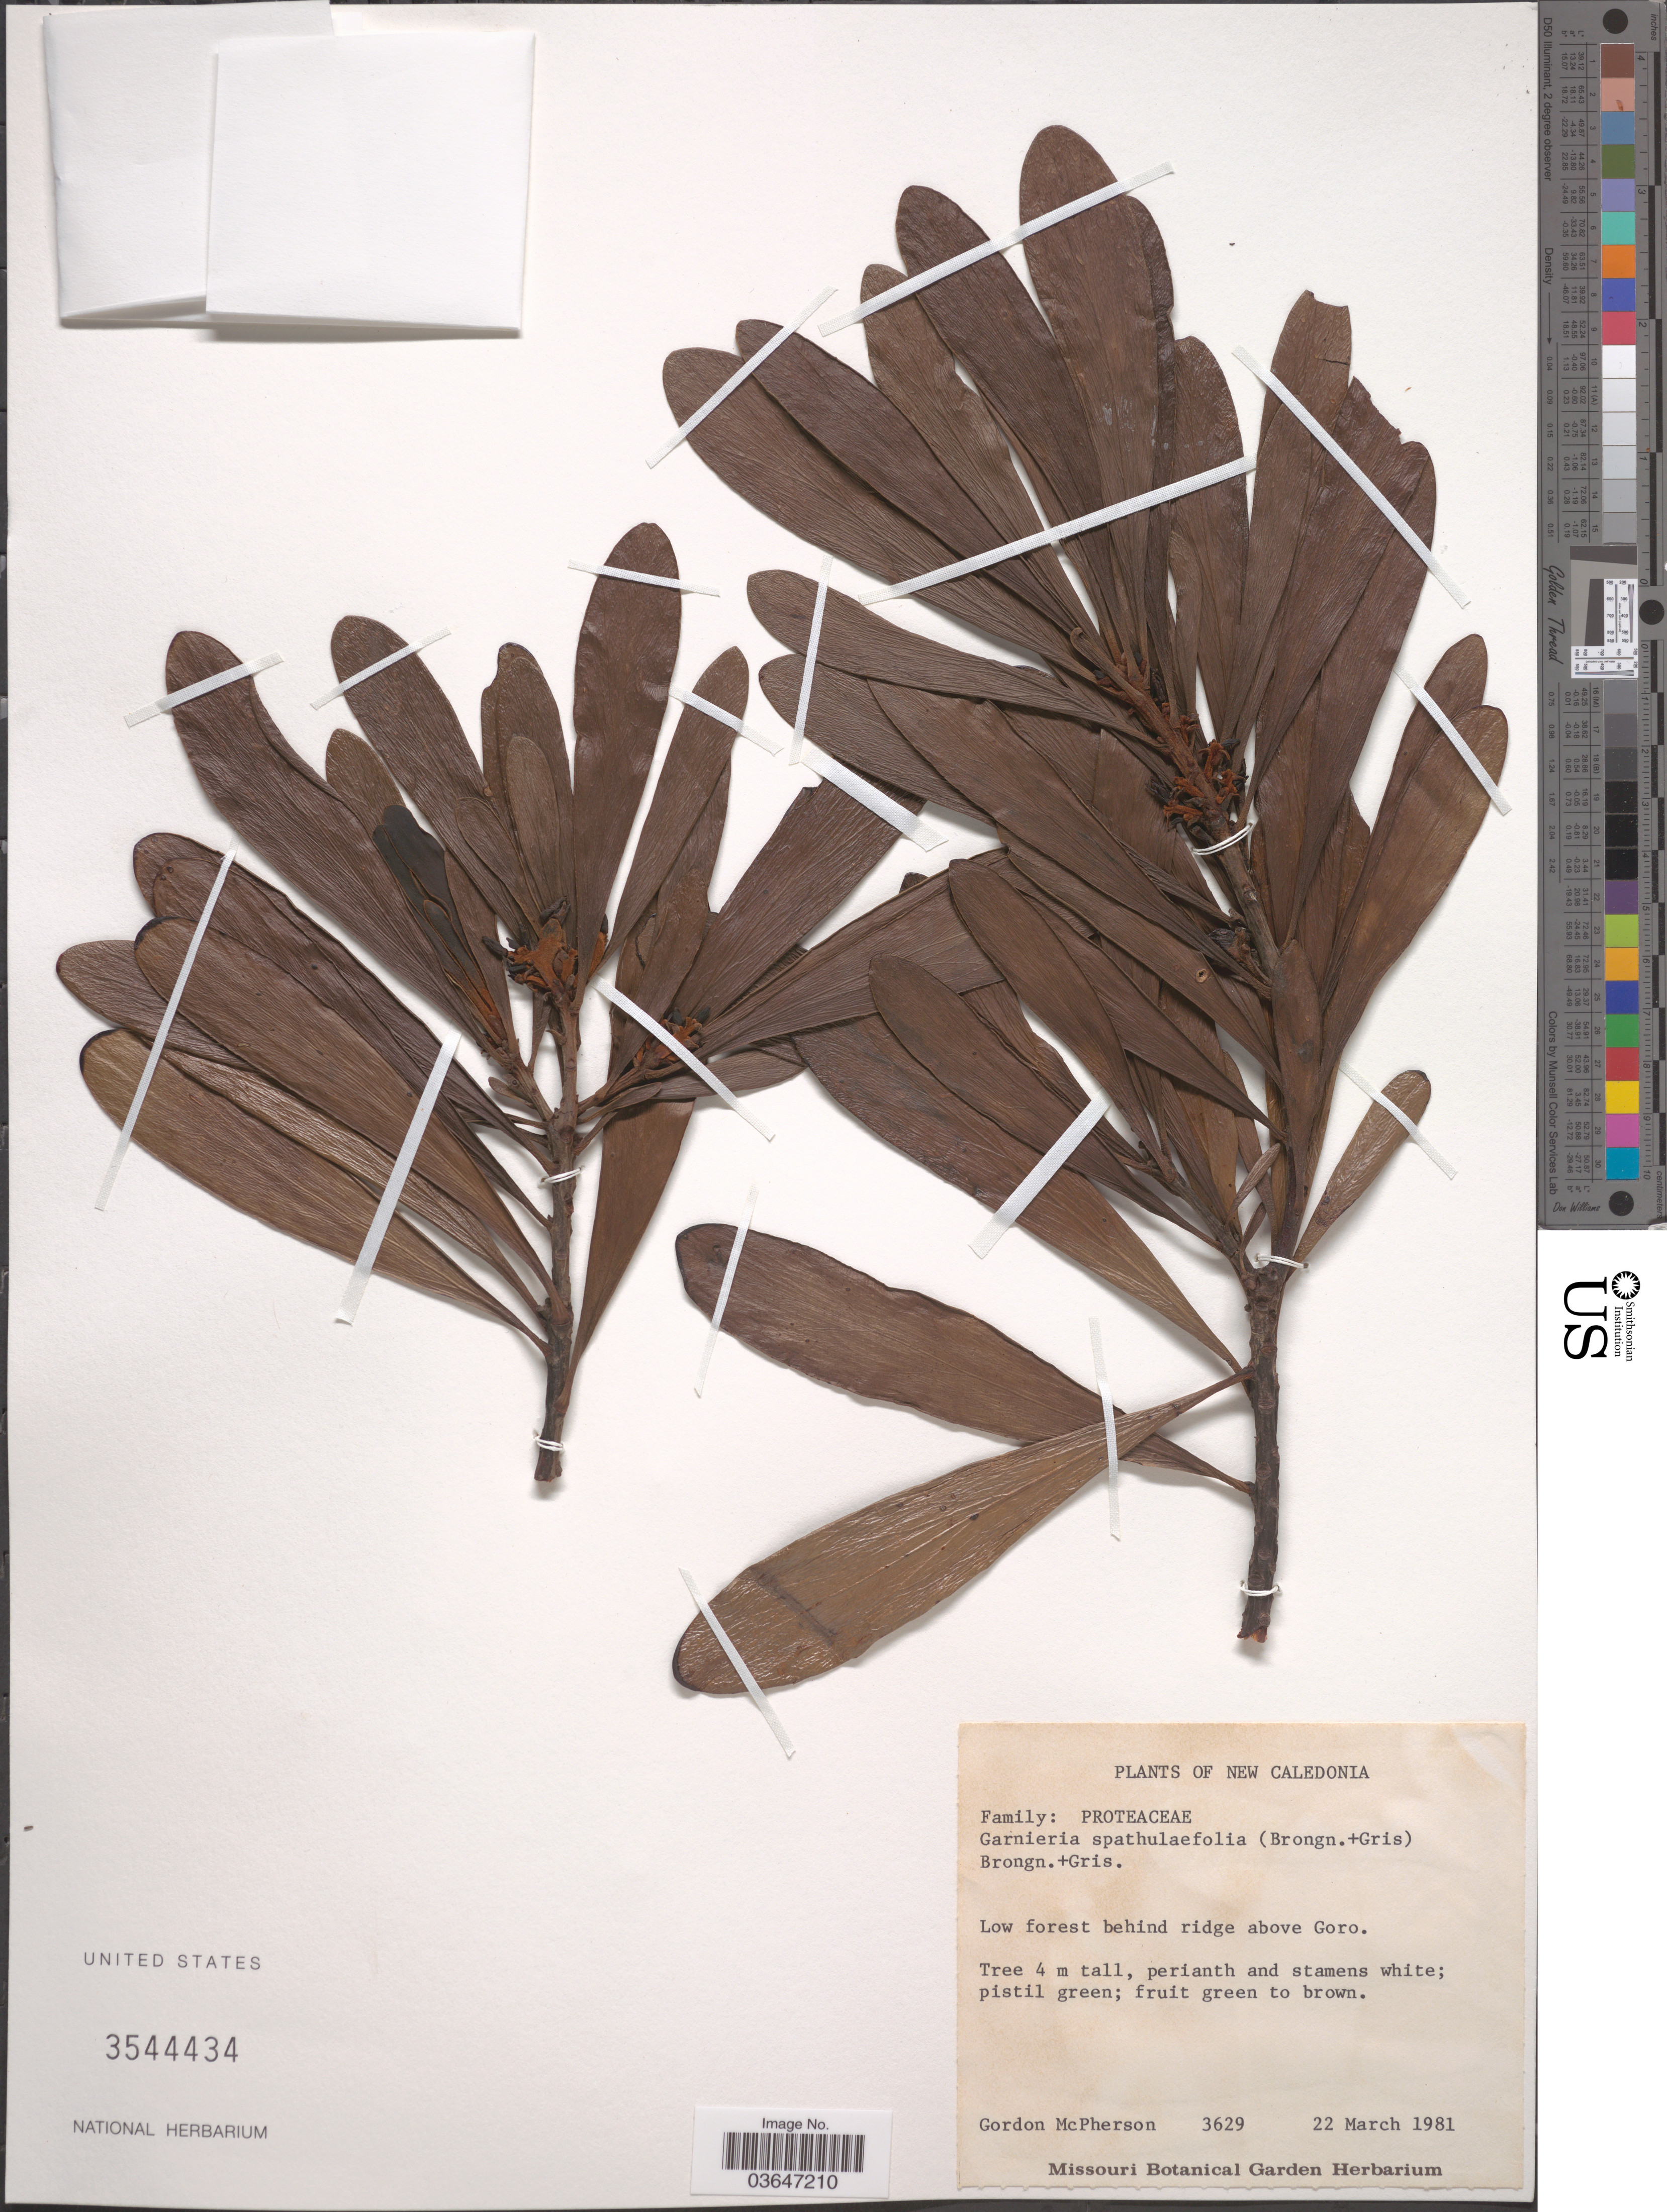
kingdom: Plantae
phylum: Tracheophyta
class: Magnoliopsida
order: Proteales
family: Proteaceae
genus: Garnieria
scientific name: Garnieria spathulifolia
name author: Brongn. & Gris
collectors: G. D. McPherson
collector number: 3629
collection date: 1981-03-22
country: New Caledonia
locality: Low forest behind ridge above Goro.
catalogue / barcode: US 3544434